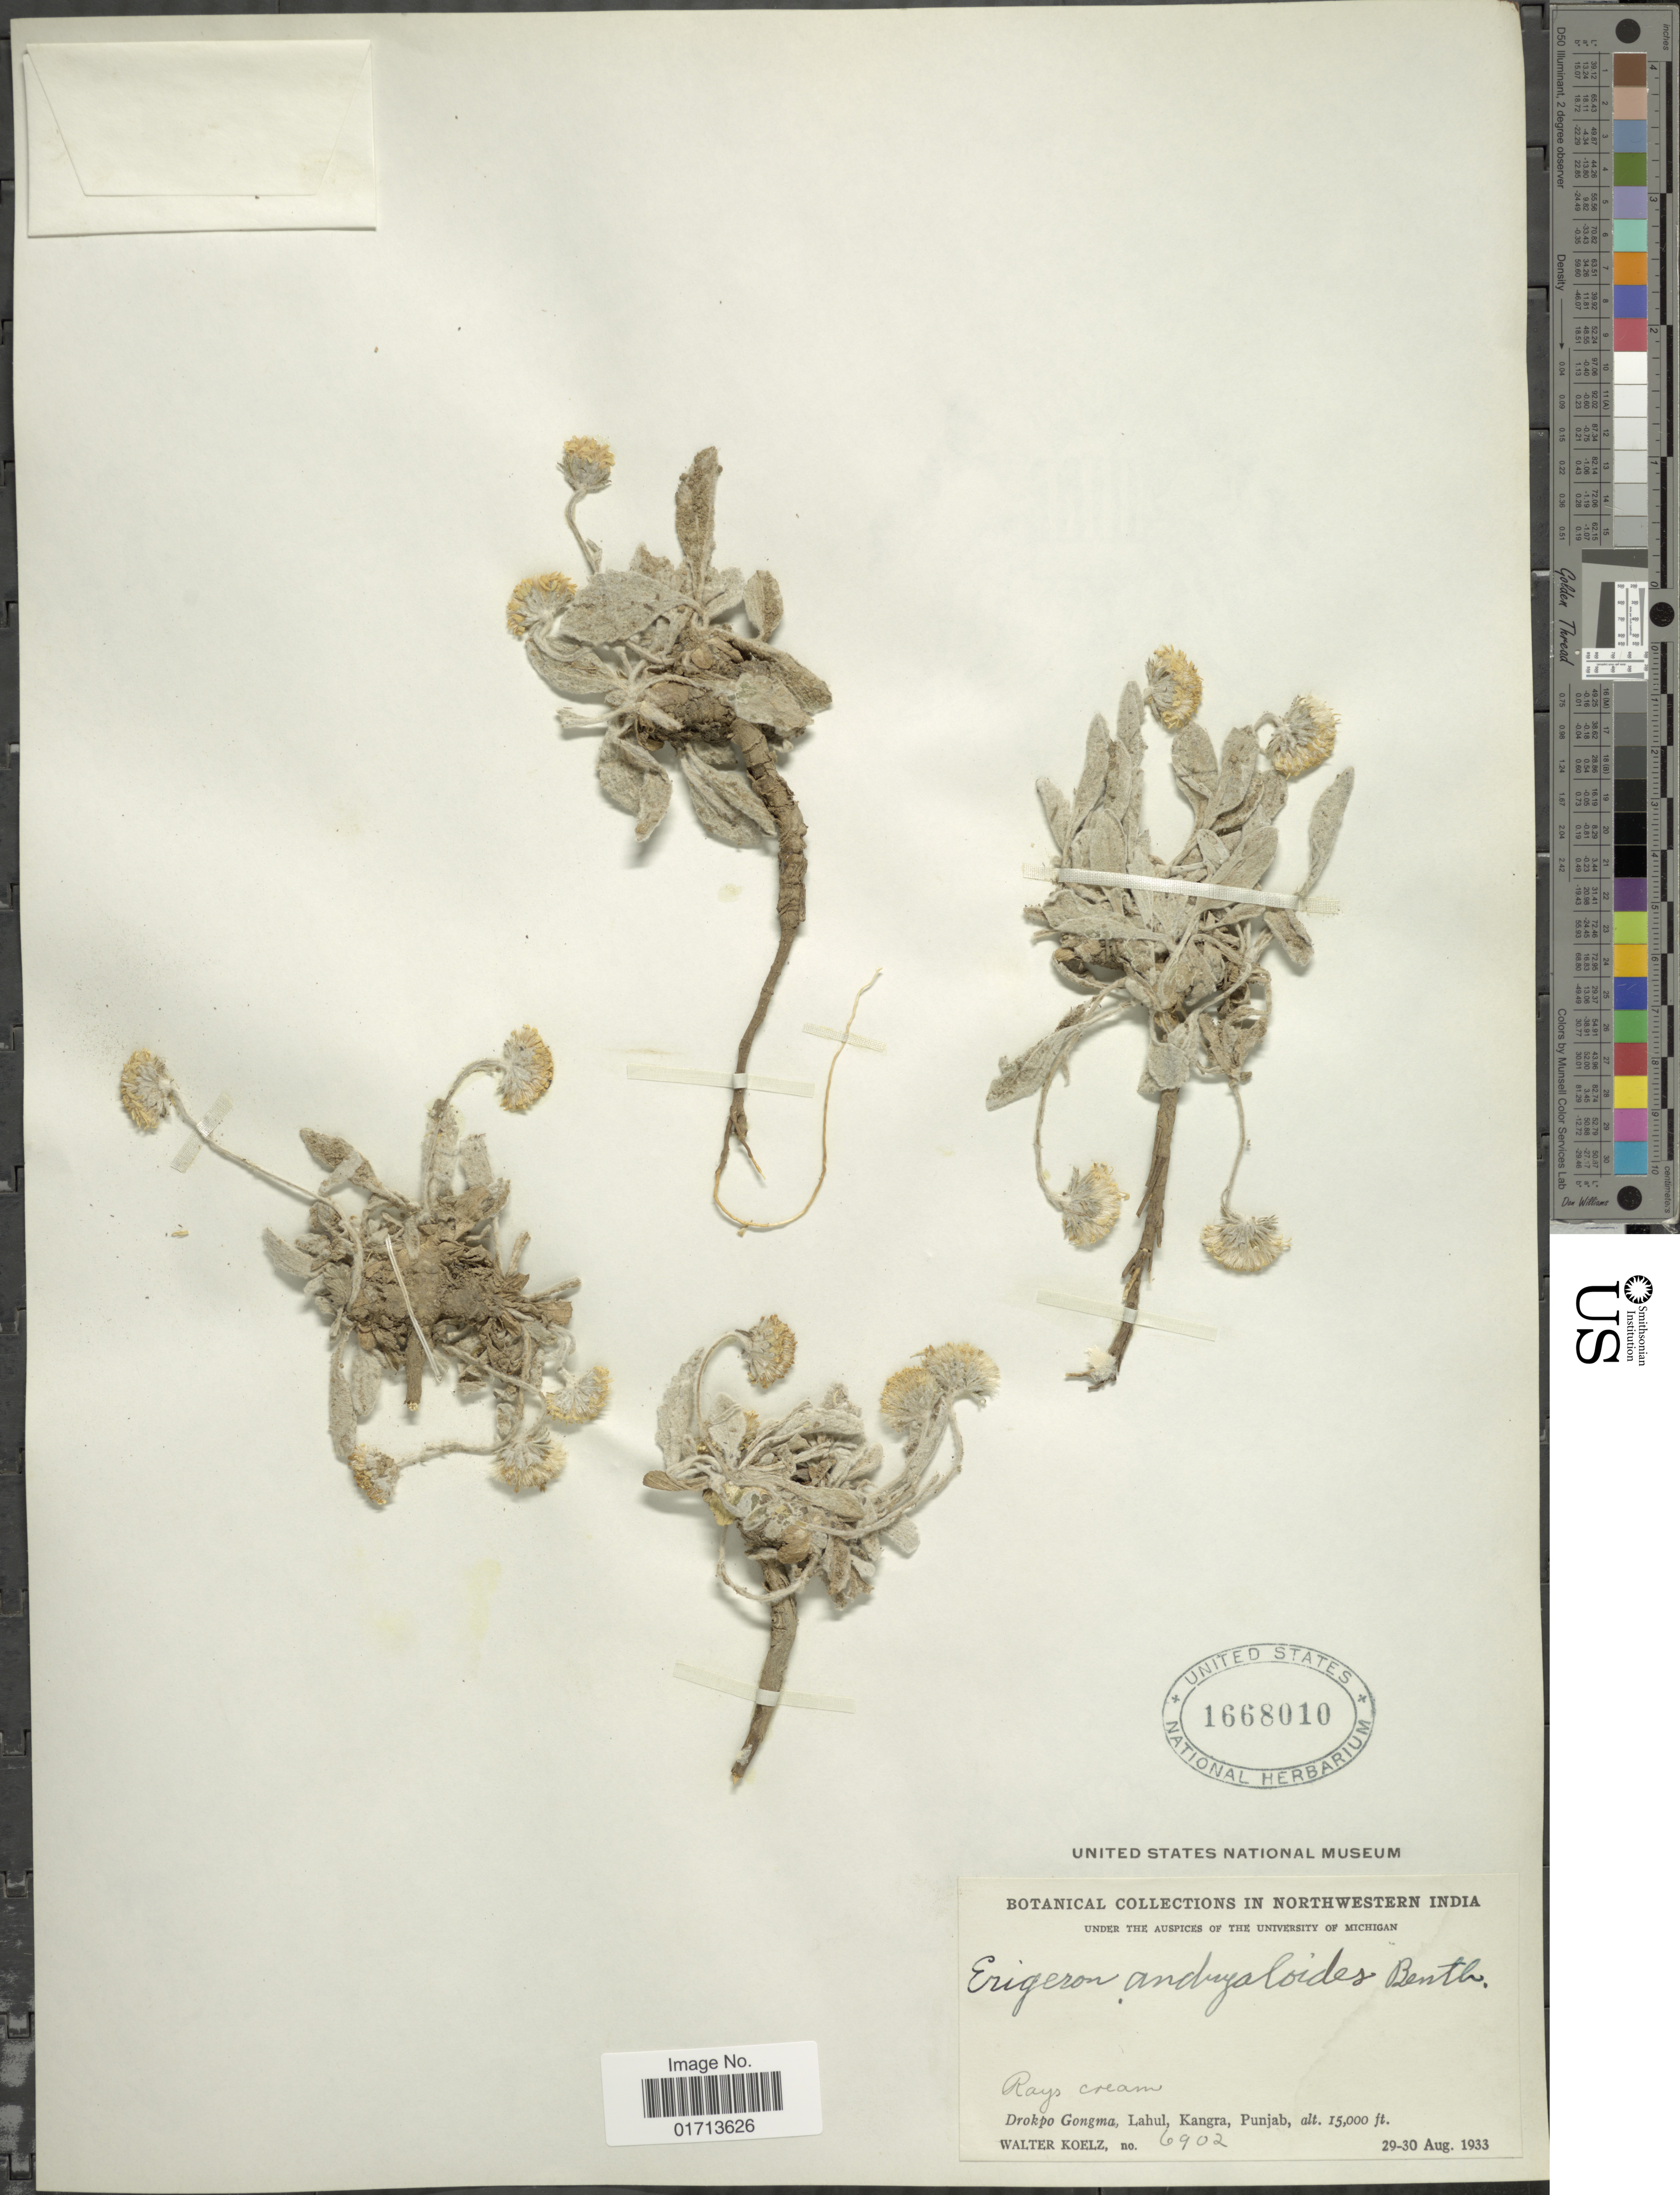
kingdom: Plantae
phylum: Tracheophyta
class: Magnoliopsida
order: Asterales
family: Asteraceae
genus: Psychrogeton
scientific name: Psychrogeton andryaloides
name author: (DC.) Novopokr. ex Krasch.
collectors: W. N. Koelz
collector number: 6902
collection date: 1933-08-29/1933-08-30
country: India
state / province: Himachal Pradesh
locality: Northwestern India, Drokpo Gongma, Lahul, Kangra, Punjab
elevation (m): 4572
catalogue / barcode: US 1668010